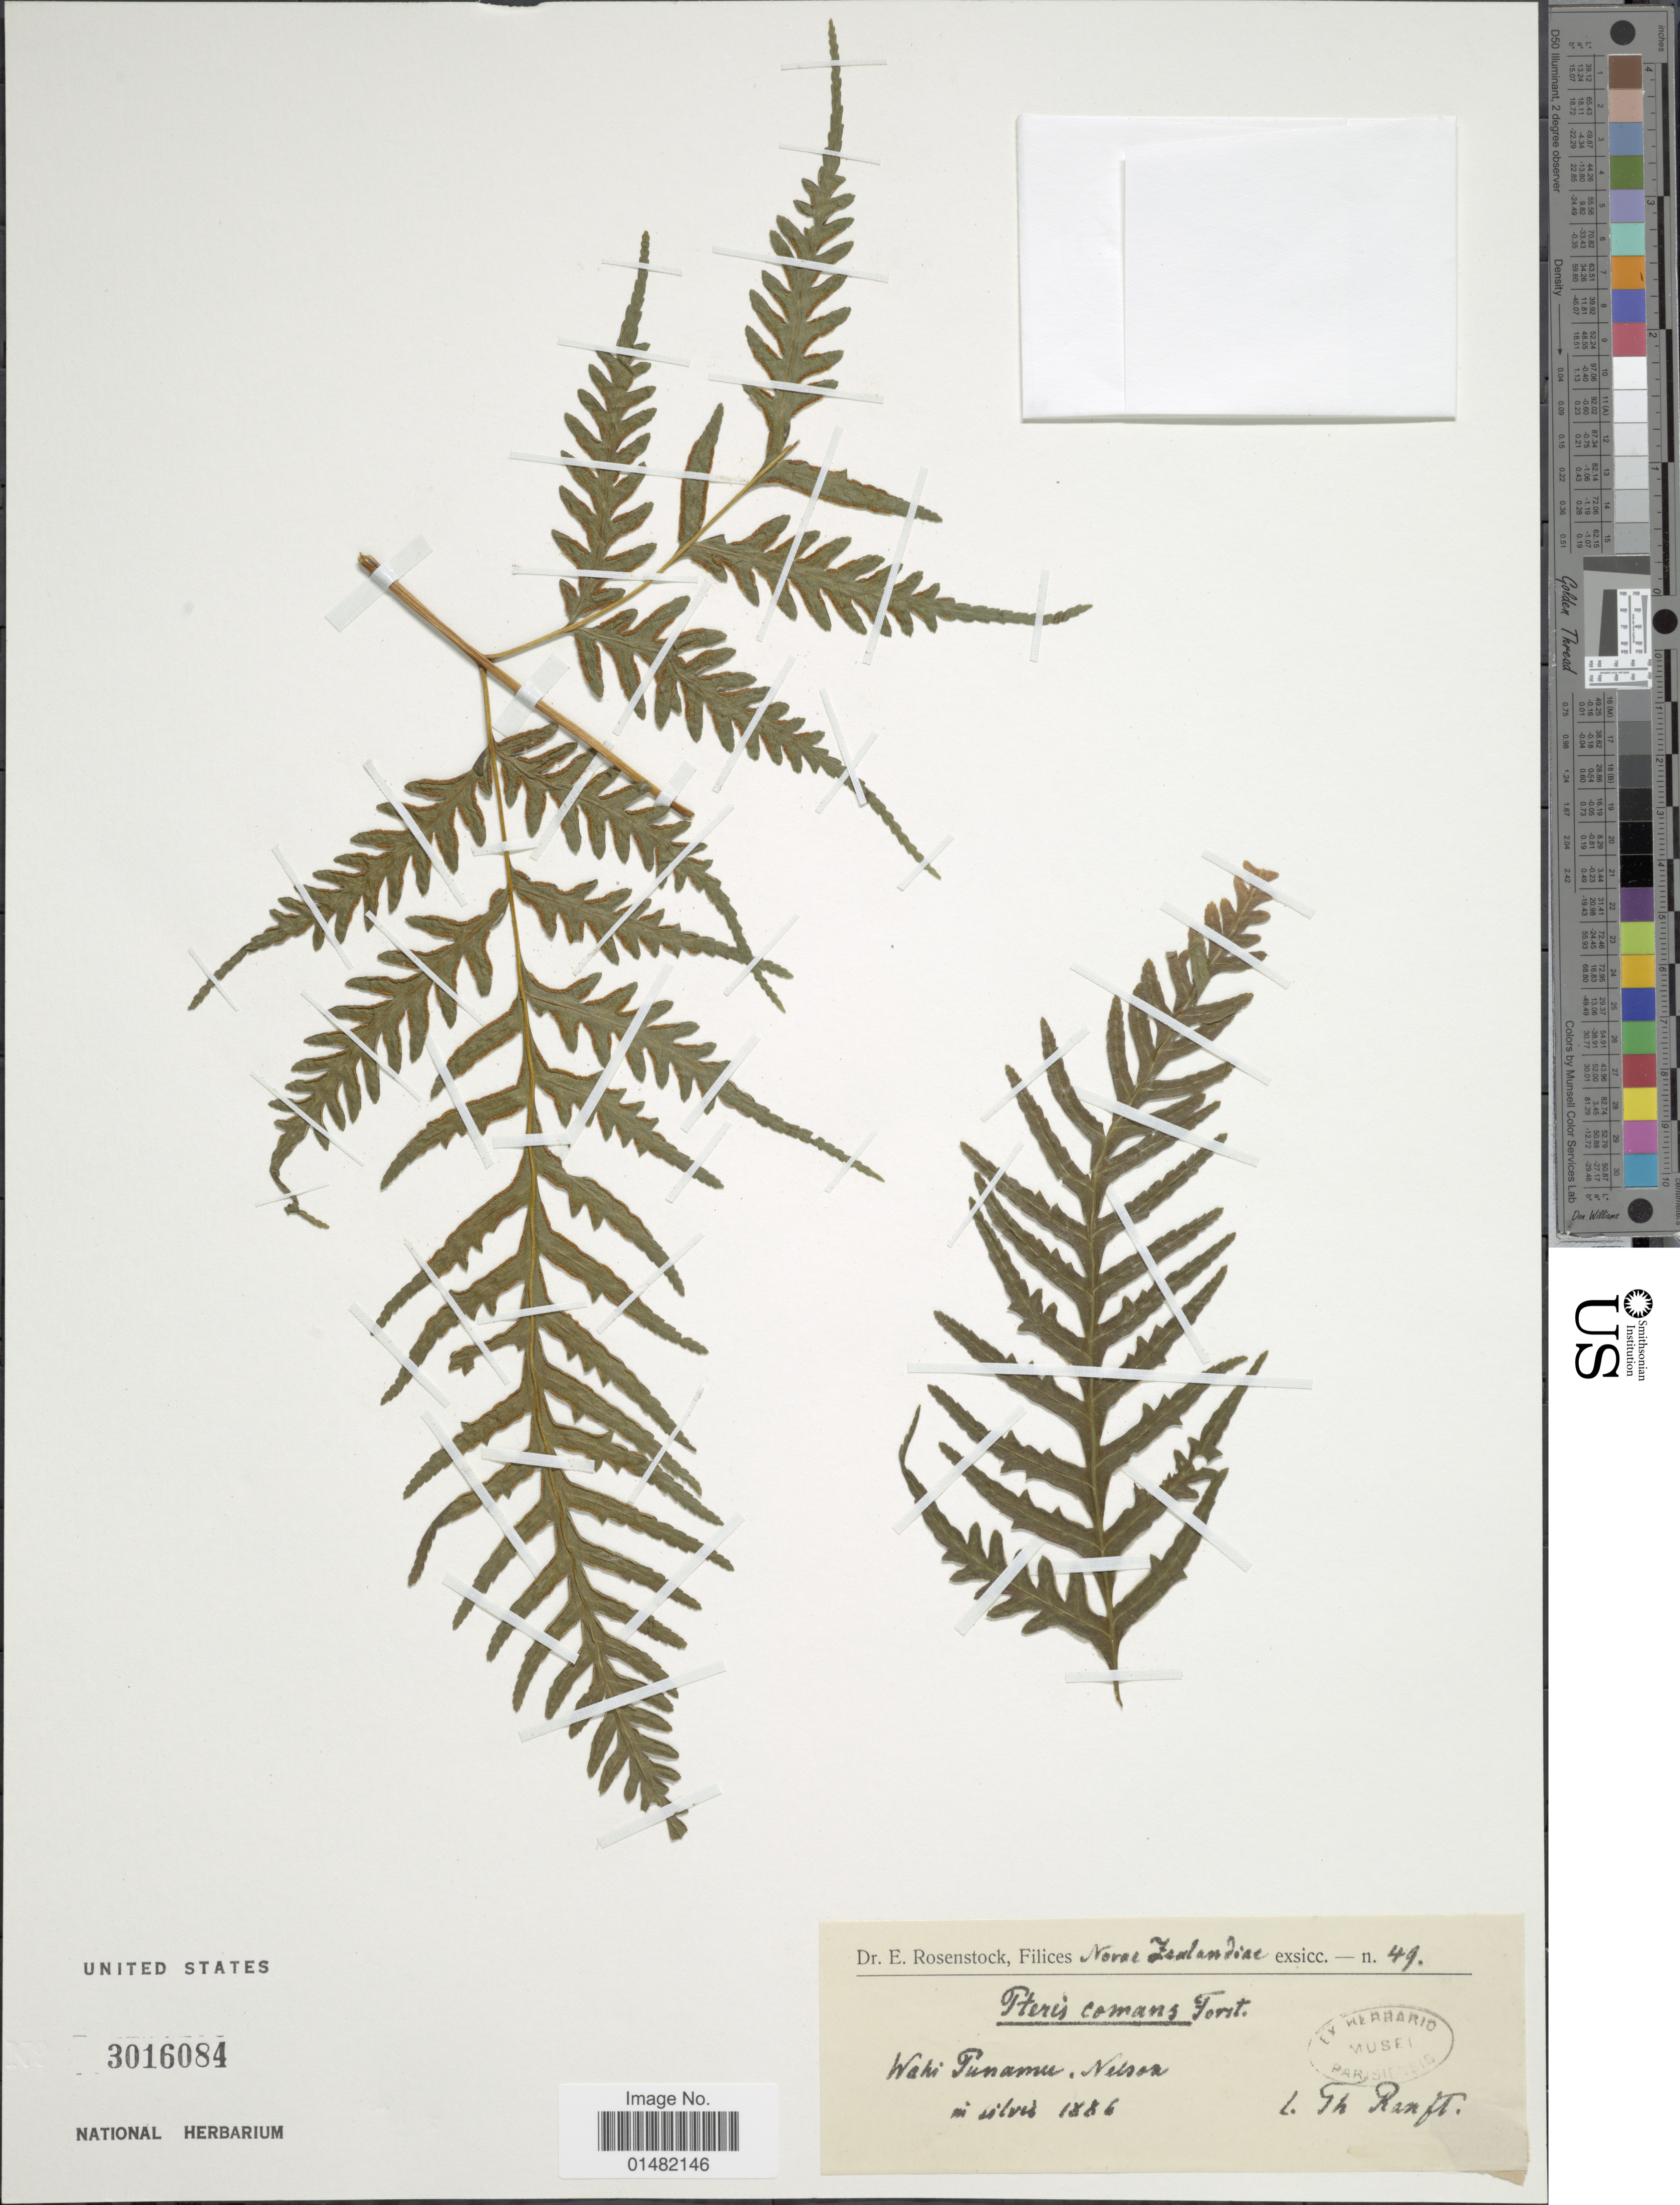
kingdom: Plantae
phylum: Tracheophyta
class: Polypodiopsida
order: Polypodiales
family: Pteridaceae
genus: Pteris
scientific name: Pteris comans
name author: G. Forst.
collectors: T. Ranft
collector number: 49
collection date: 1886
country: New Zealand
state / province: Nelson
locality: Wahi Pinamu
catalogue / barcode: US 3016084